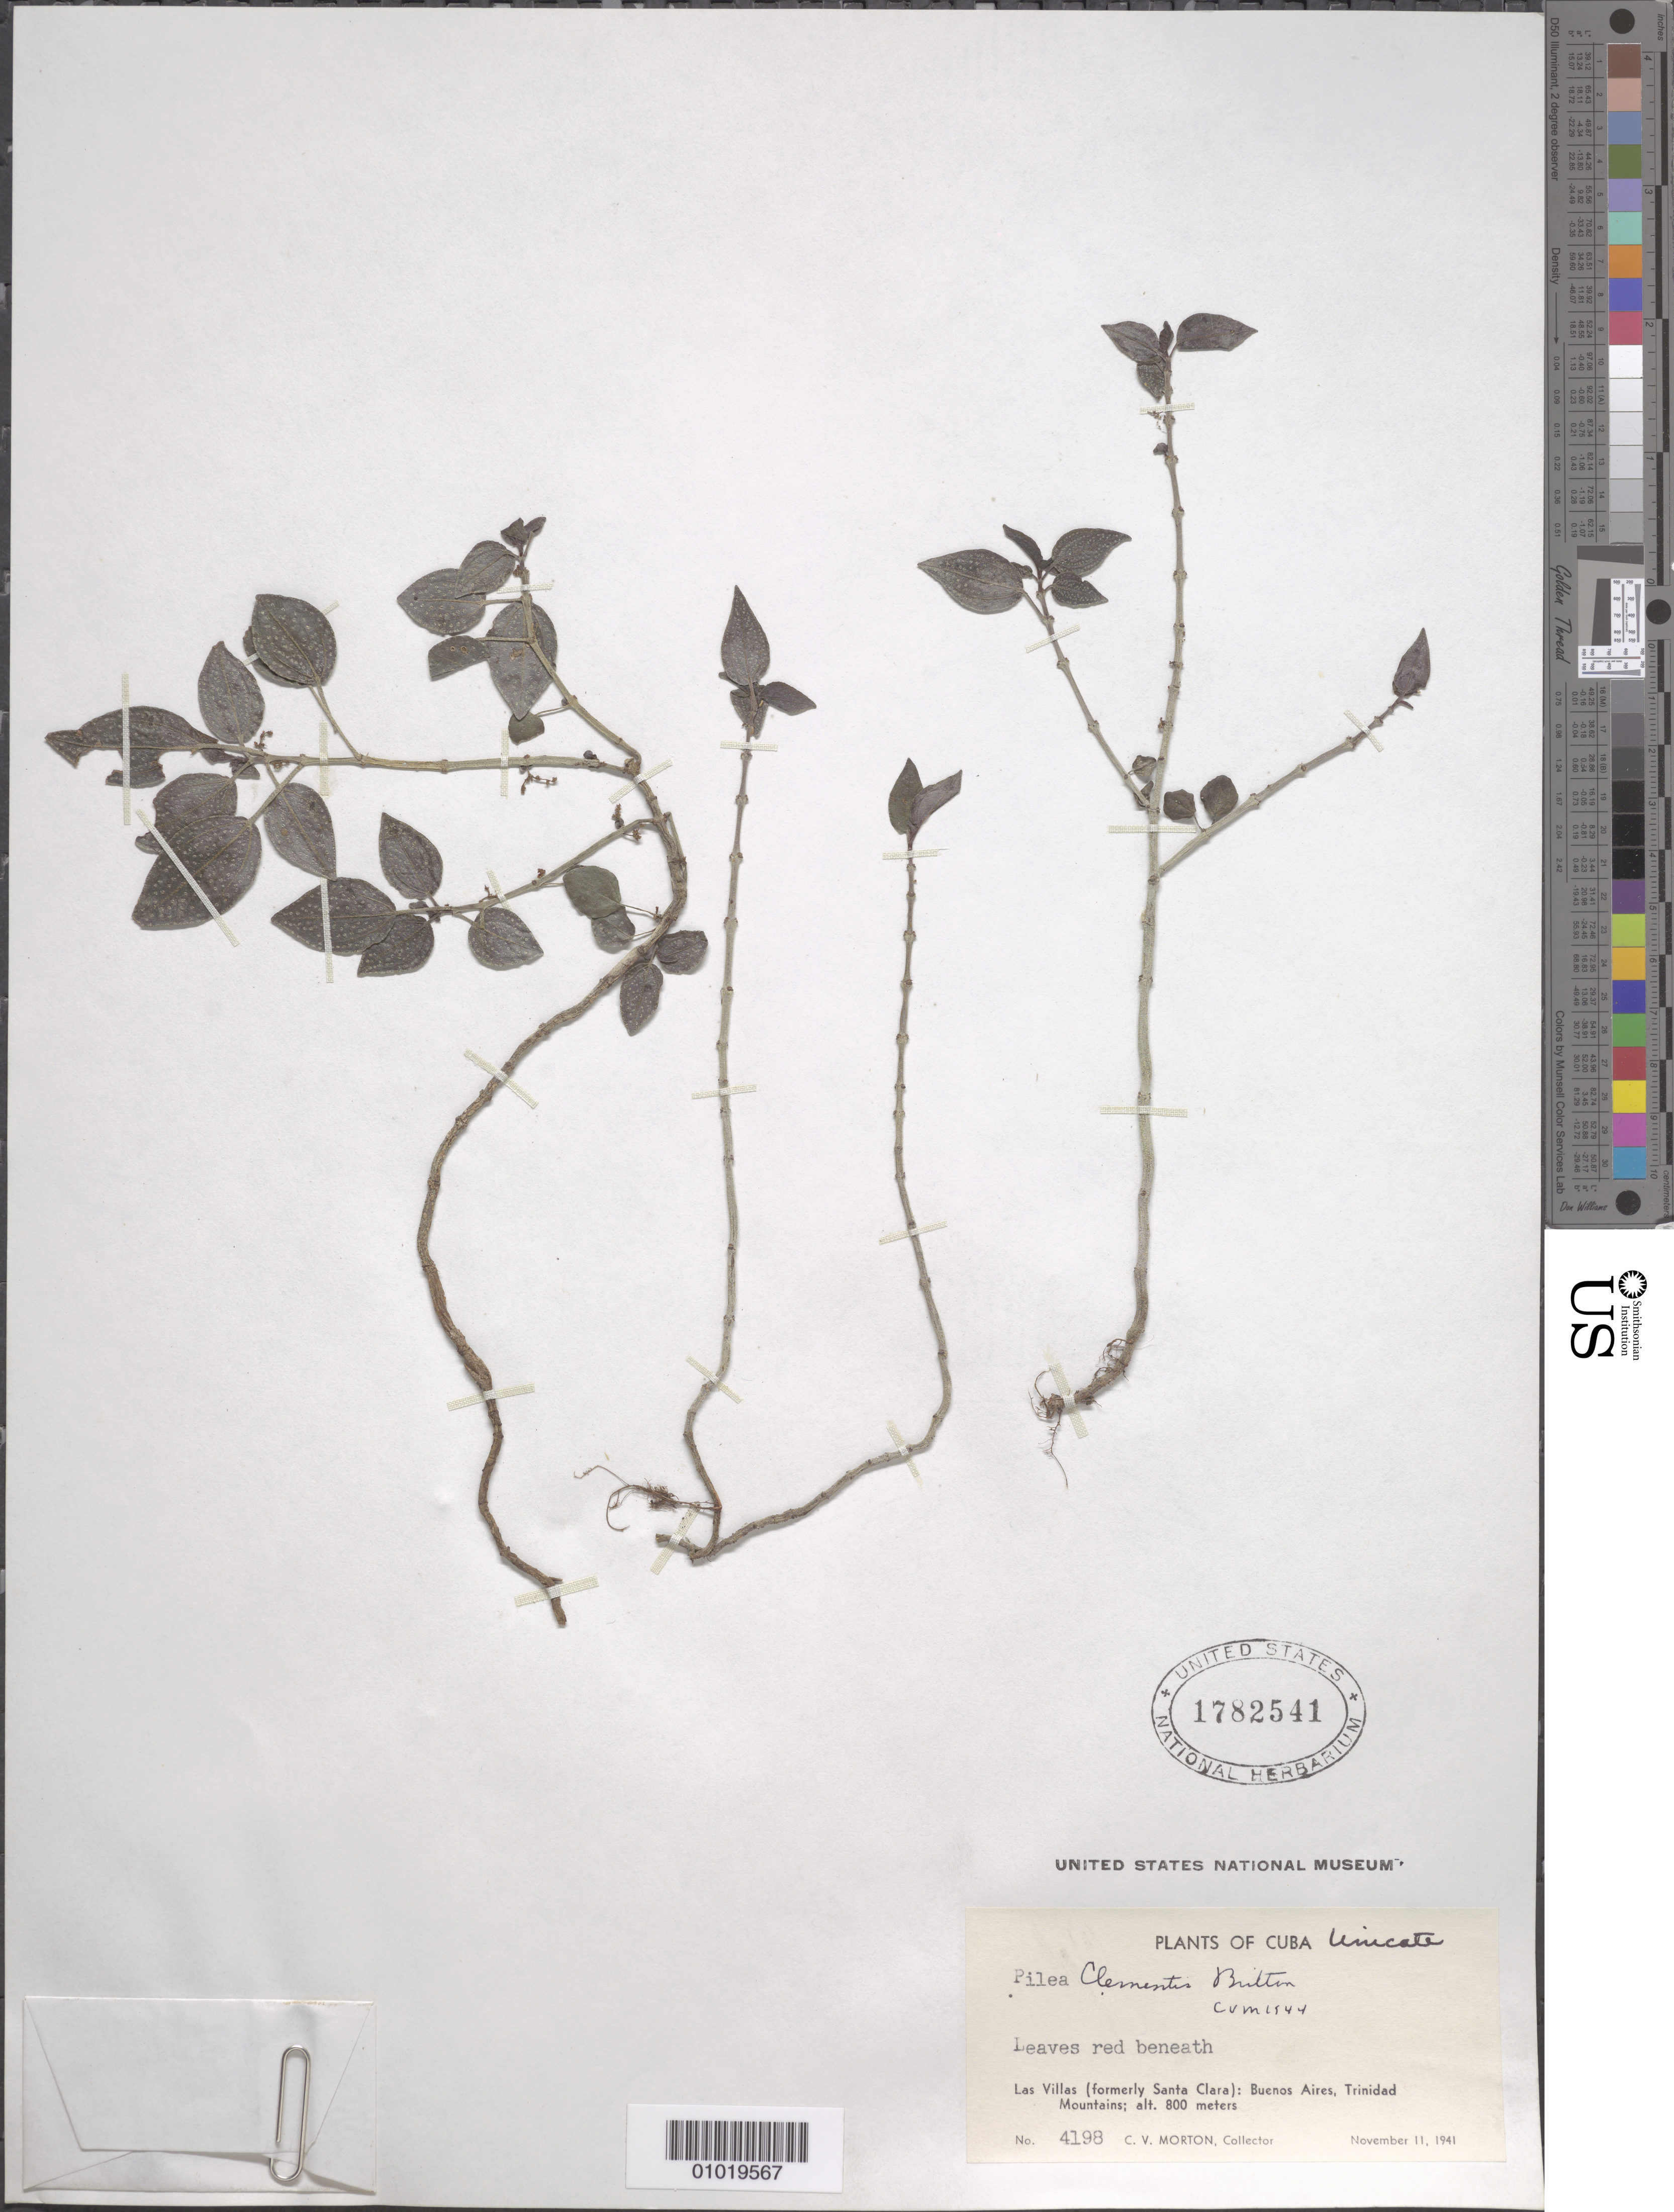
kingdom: Plantae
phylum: Tracheophyta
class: Magnoliopsida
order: Rosales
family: Urticaceae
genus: Pilea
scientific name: Pilea clementis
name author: Britton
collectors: C. V. Morton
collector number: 4198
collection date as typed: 11 Nov 1941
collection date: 1941-11-11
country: Cuba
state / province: Las Villas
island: Cuba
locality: Las Villas (formerly Santa Clara): Buenos Aires, Trinidad Mountains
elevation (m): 800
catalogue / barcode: US 1782541